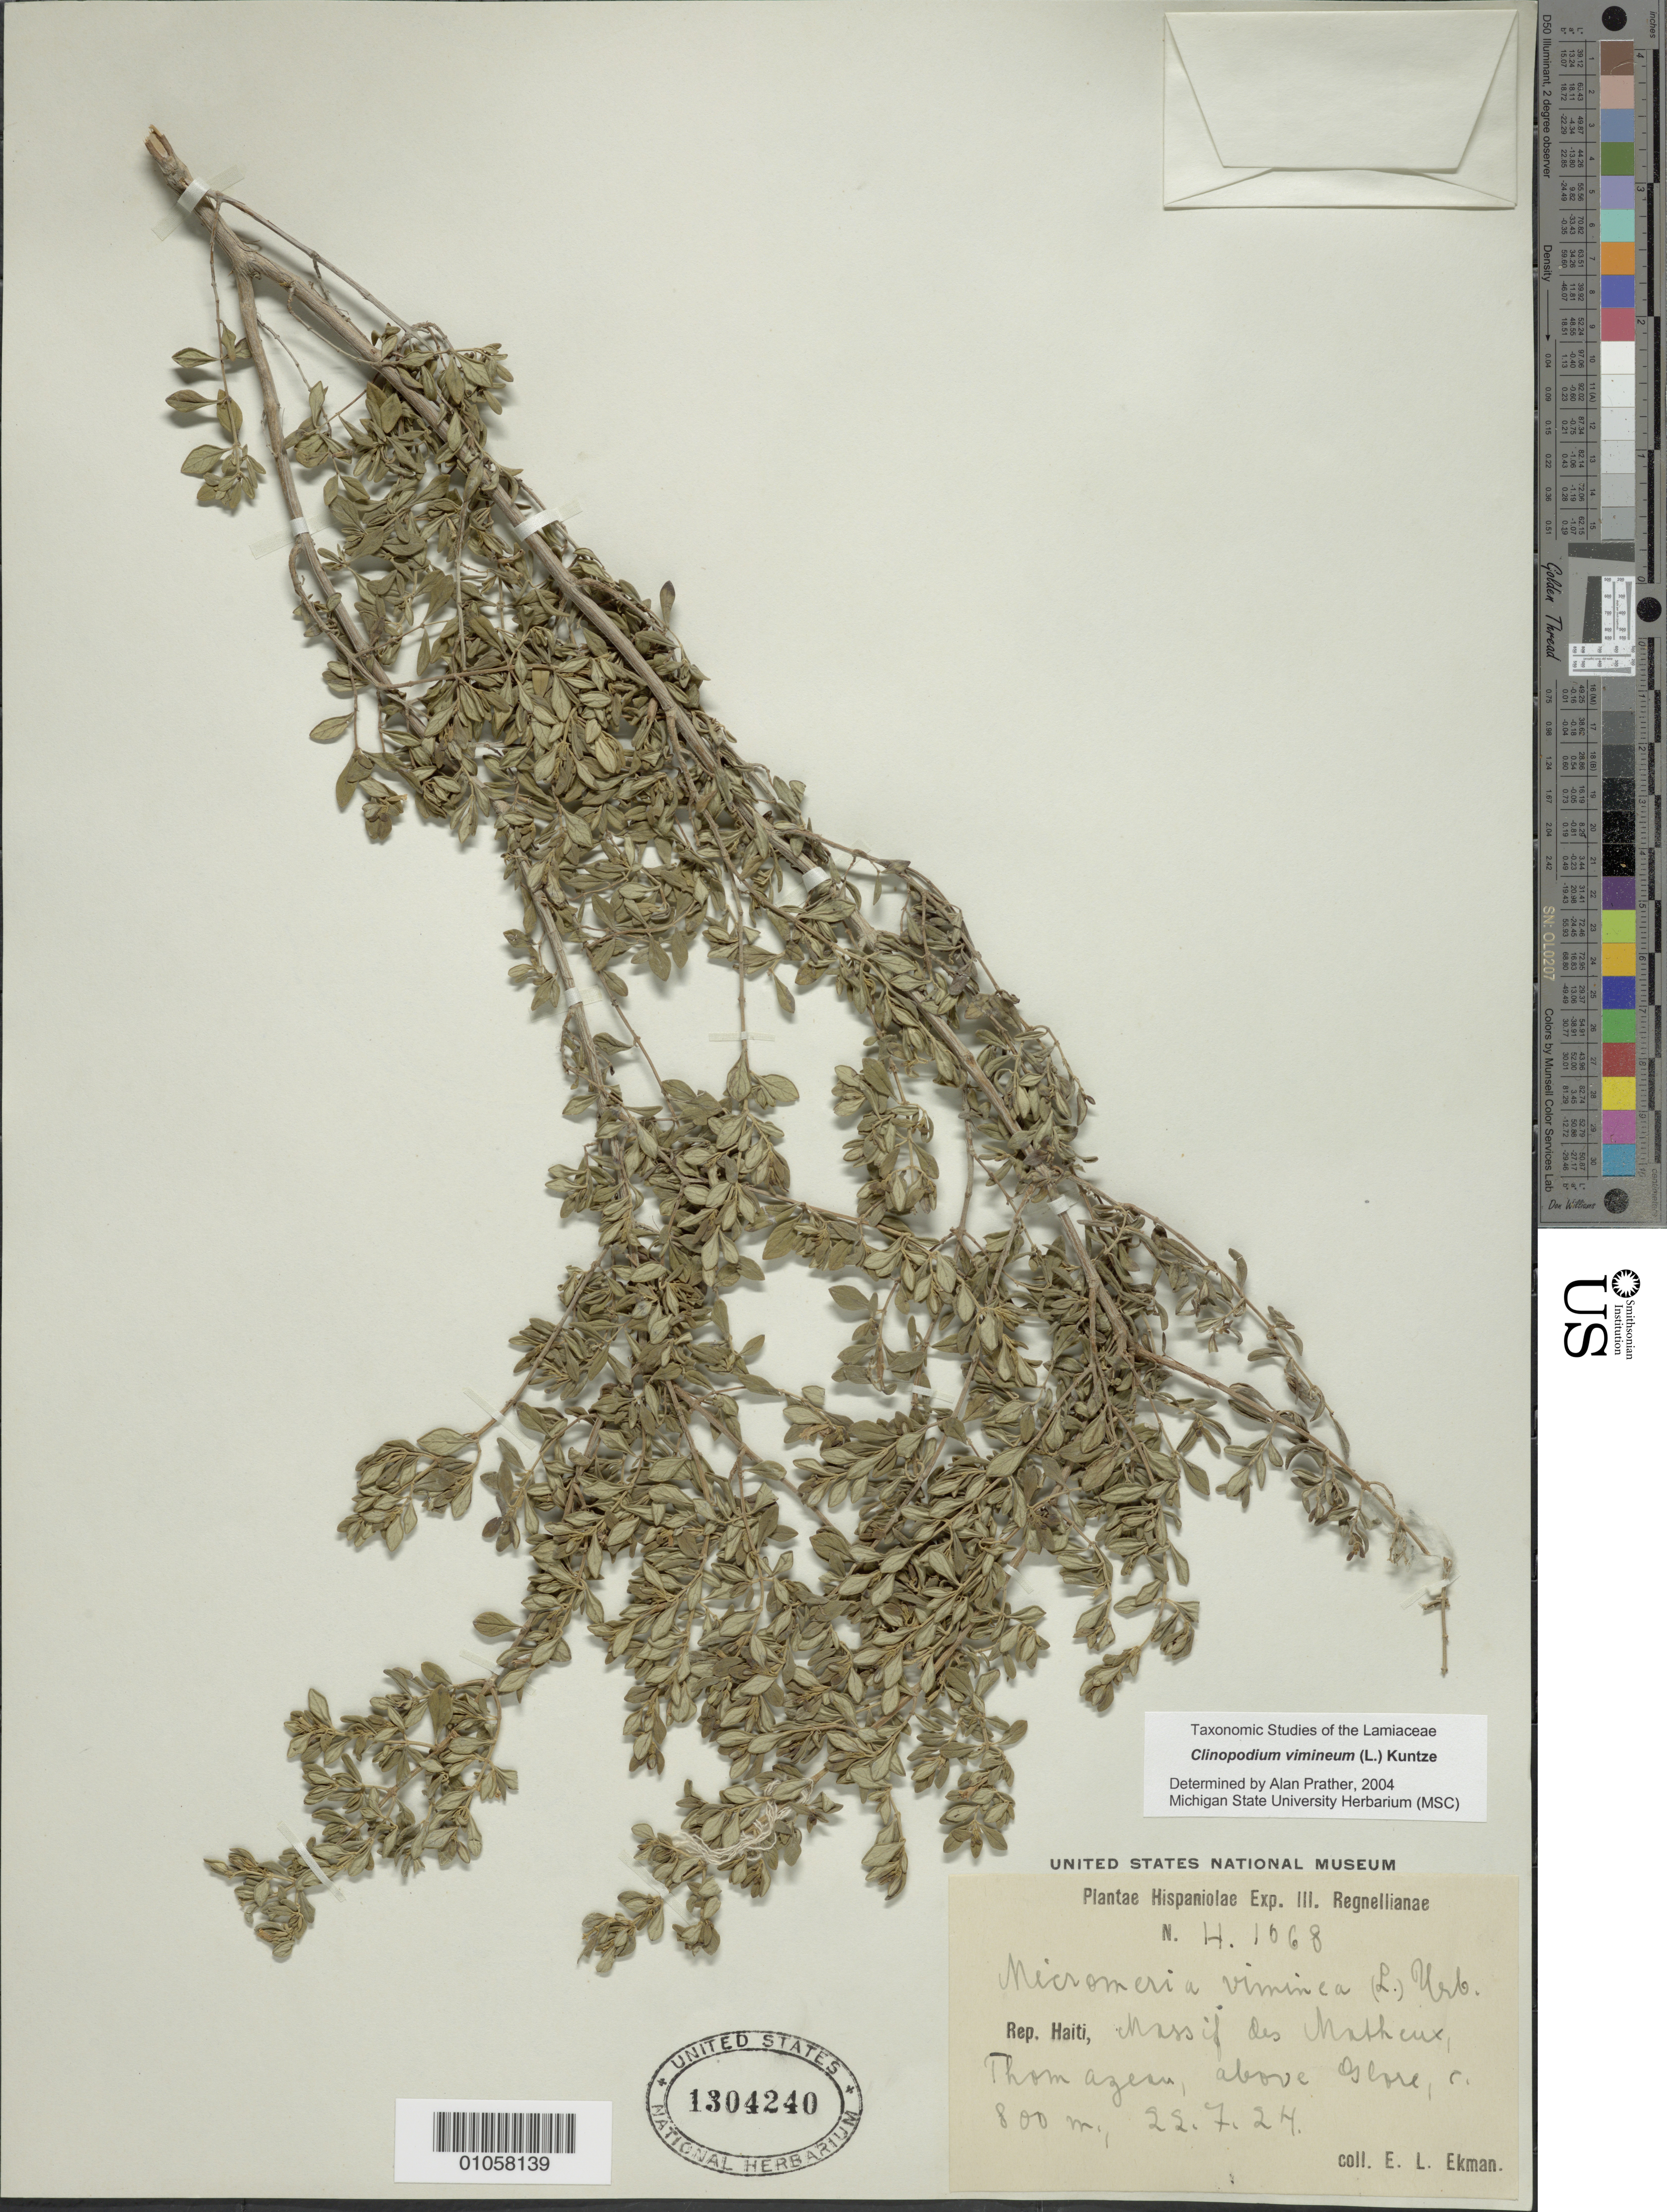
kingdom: Plantae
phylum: Tracheophyta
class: Magnoliopsida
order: Lamiales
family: Lamiaceae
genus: Clinopodium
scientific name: Clinopodium vimineum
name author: (L.) Kuntze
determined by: Prather, L. A.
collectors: E. L. Ekman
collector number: H 1068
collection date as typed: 22 Jul 1924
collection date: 1924-07-22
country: Haiti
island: Hispaniola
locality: Massif des Matheux, Thomazeru, above Glore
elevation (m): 800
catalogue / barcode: US 1304240